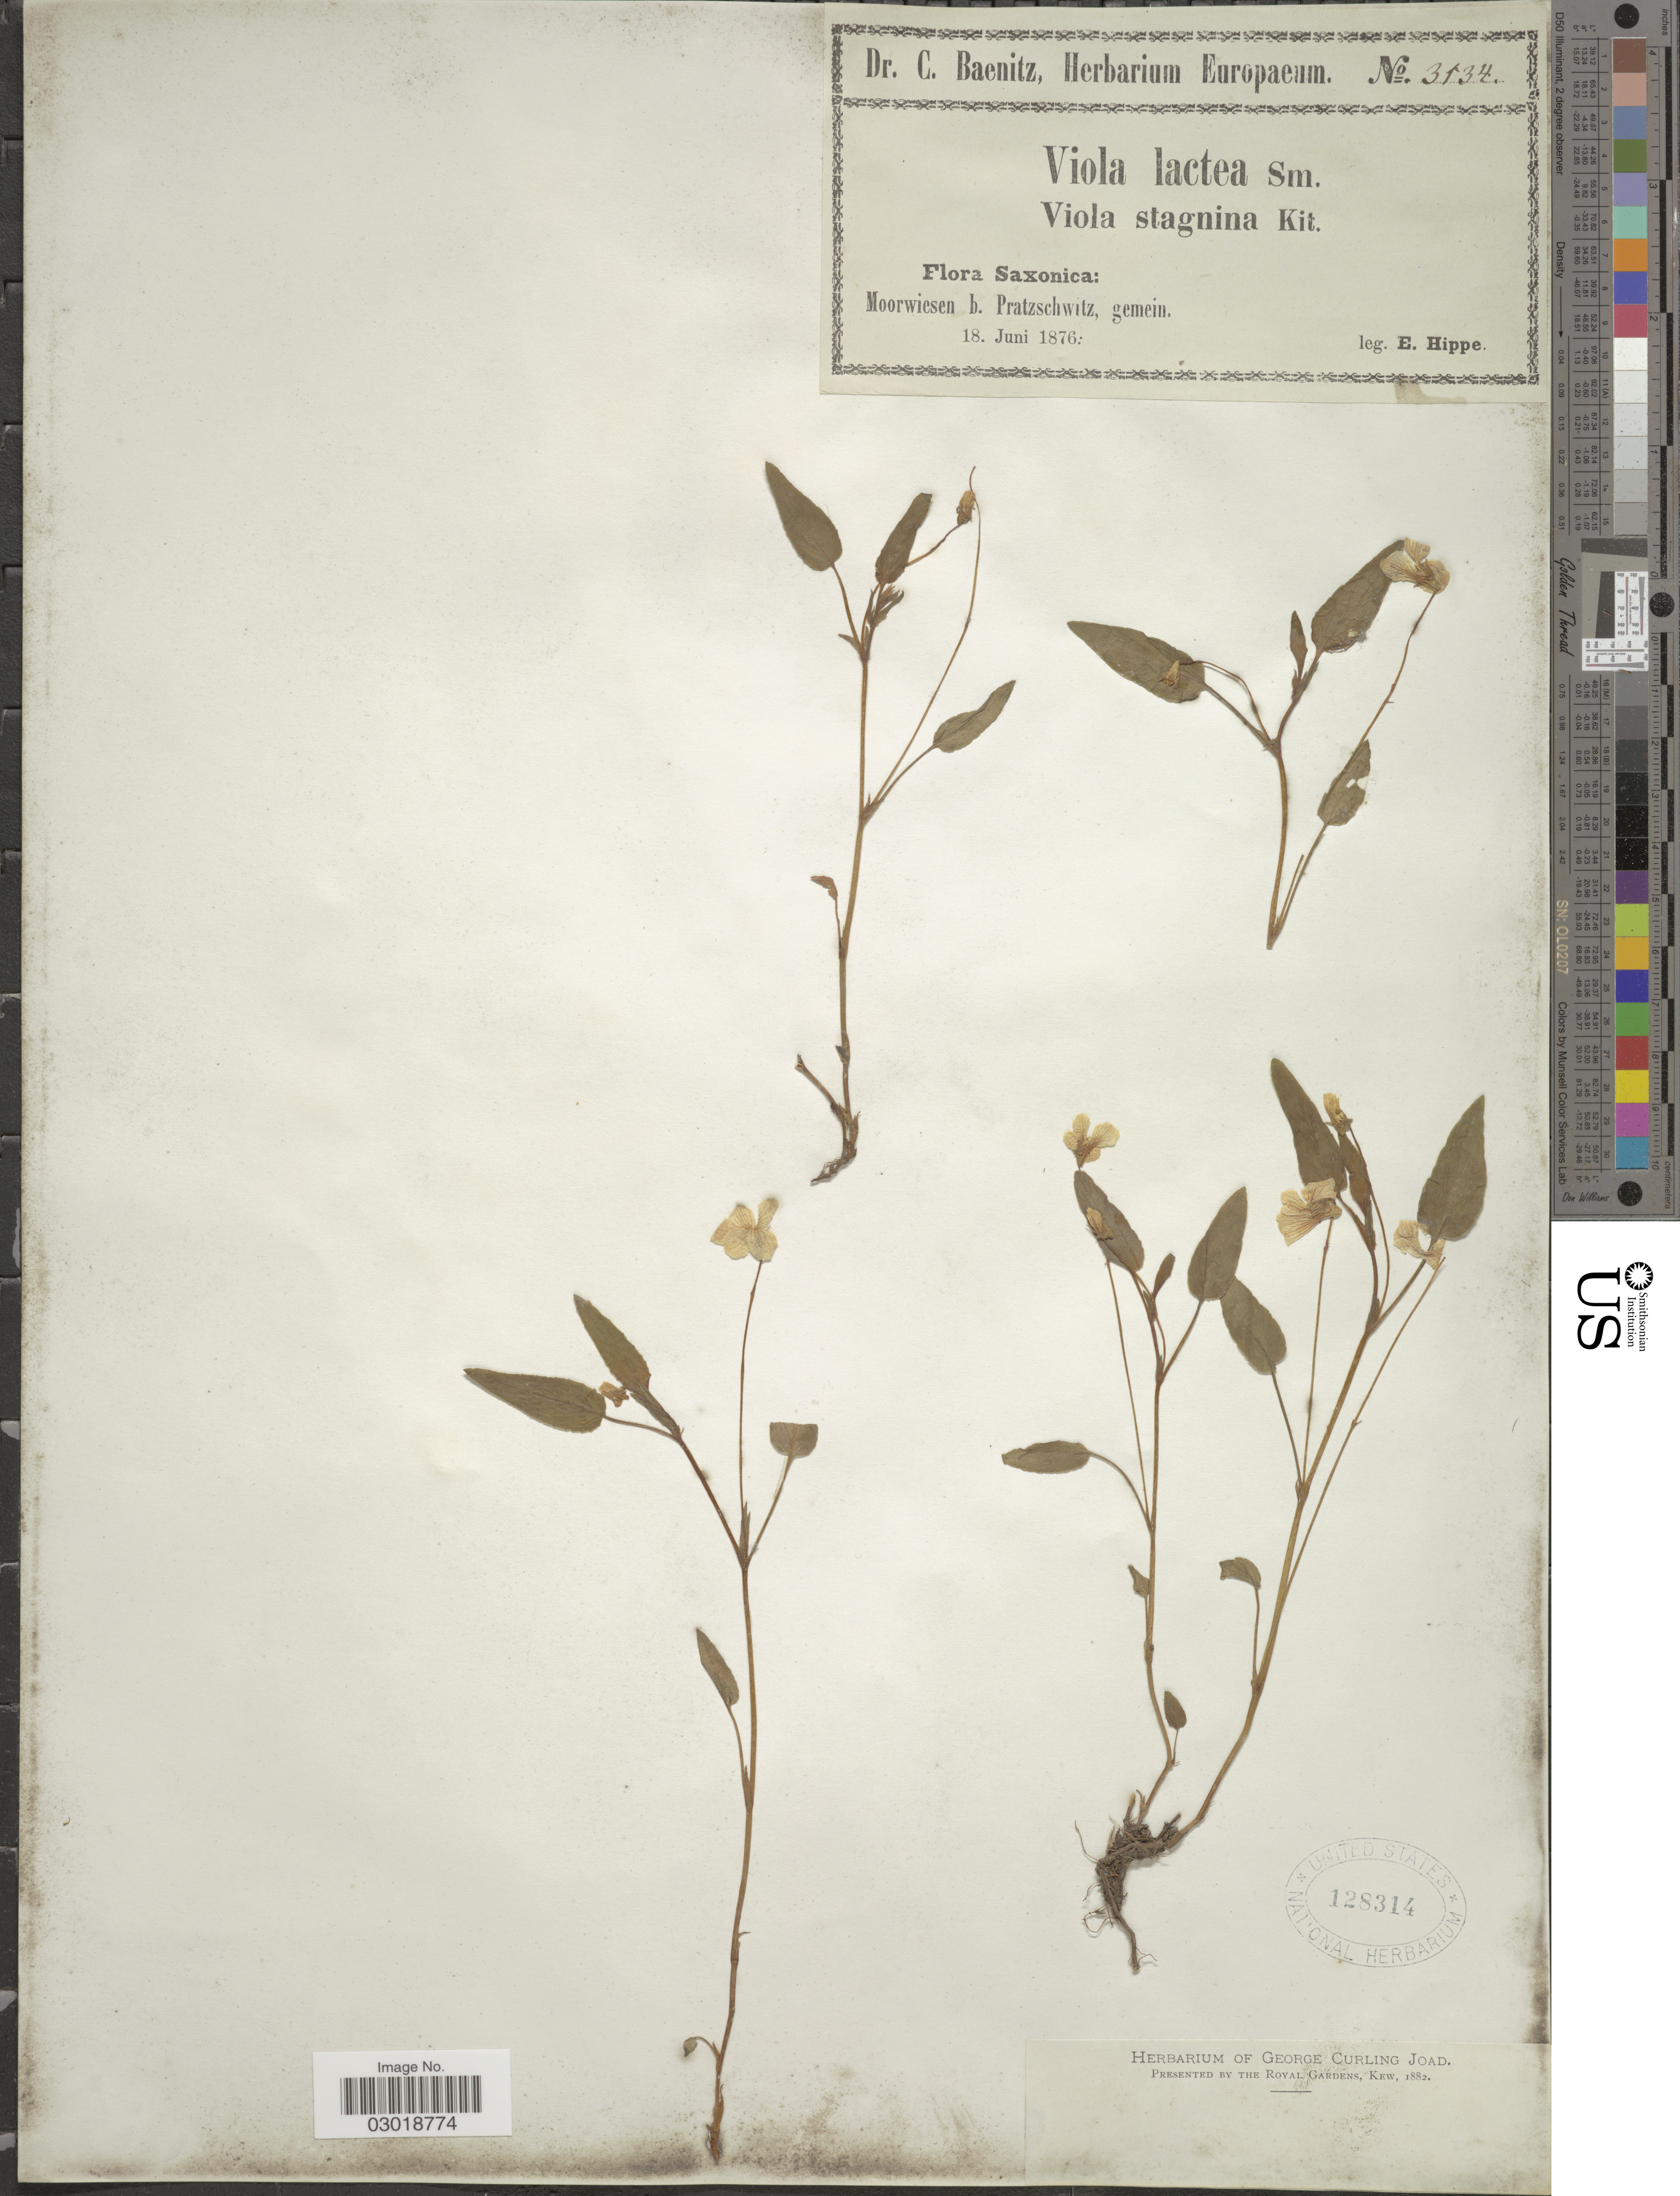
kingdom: Plantae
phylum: Tracheophyta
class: Magnoliopsida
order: Malpighiales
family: Violaceae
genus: Viola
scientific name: Viola lactea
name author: Sm.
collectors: E. Hippe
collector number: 3534*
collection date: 1876-06-18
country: Germany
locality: Saxonica: Moorwiesen b. Pratzschwitz, gemein.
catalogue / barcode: US 128314